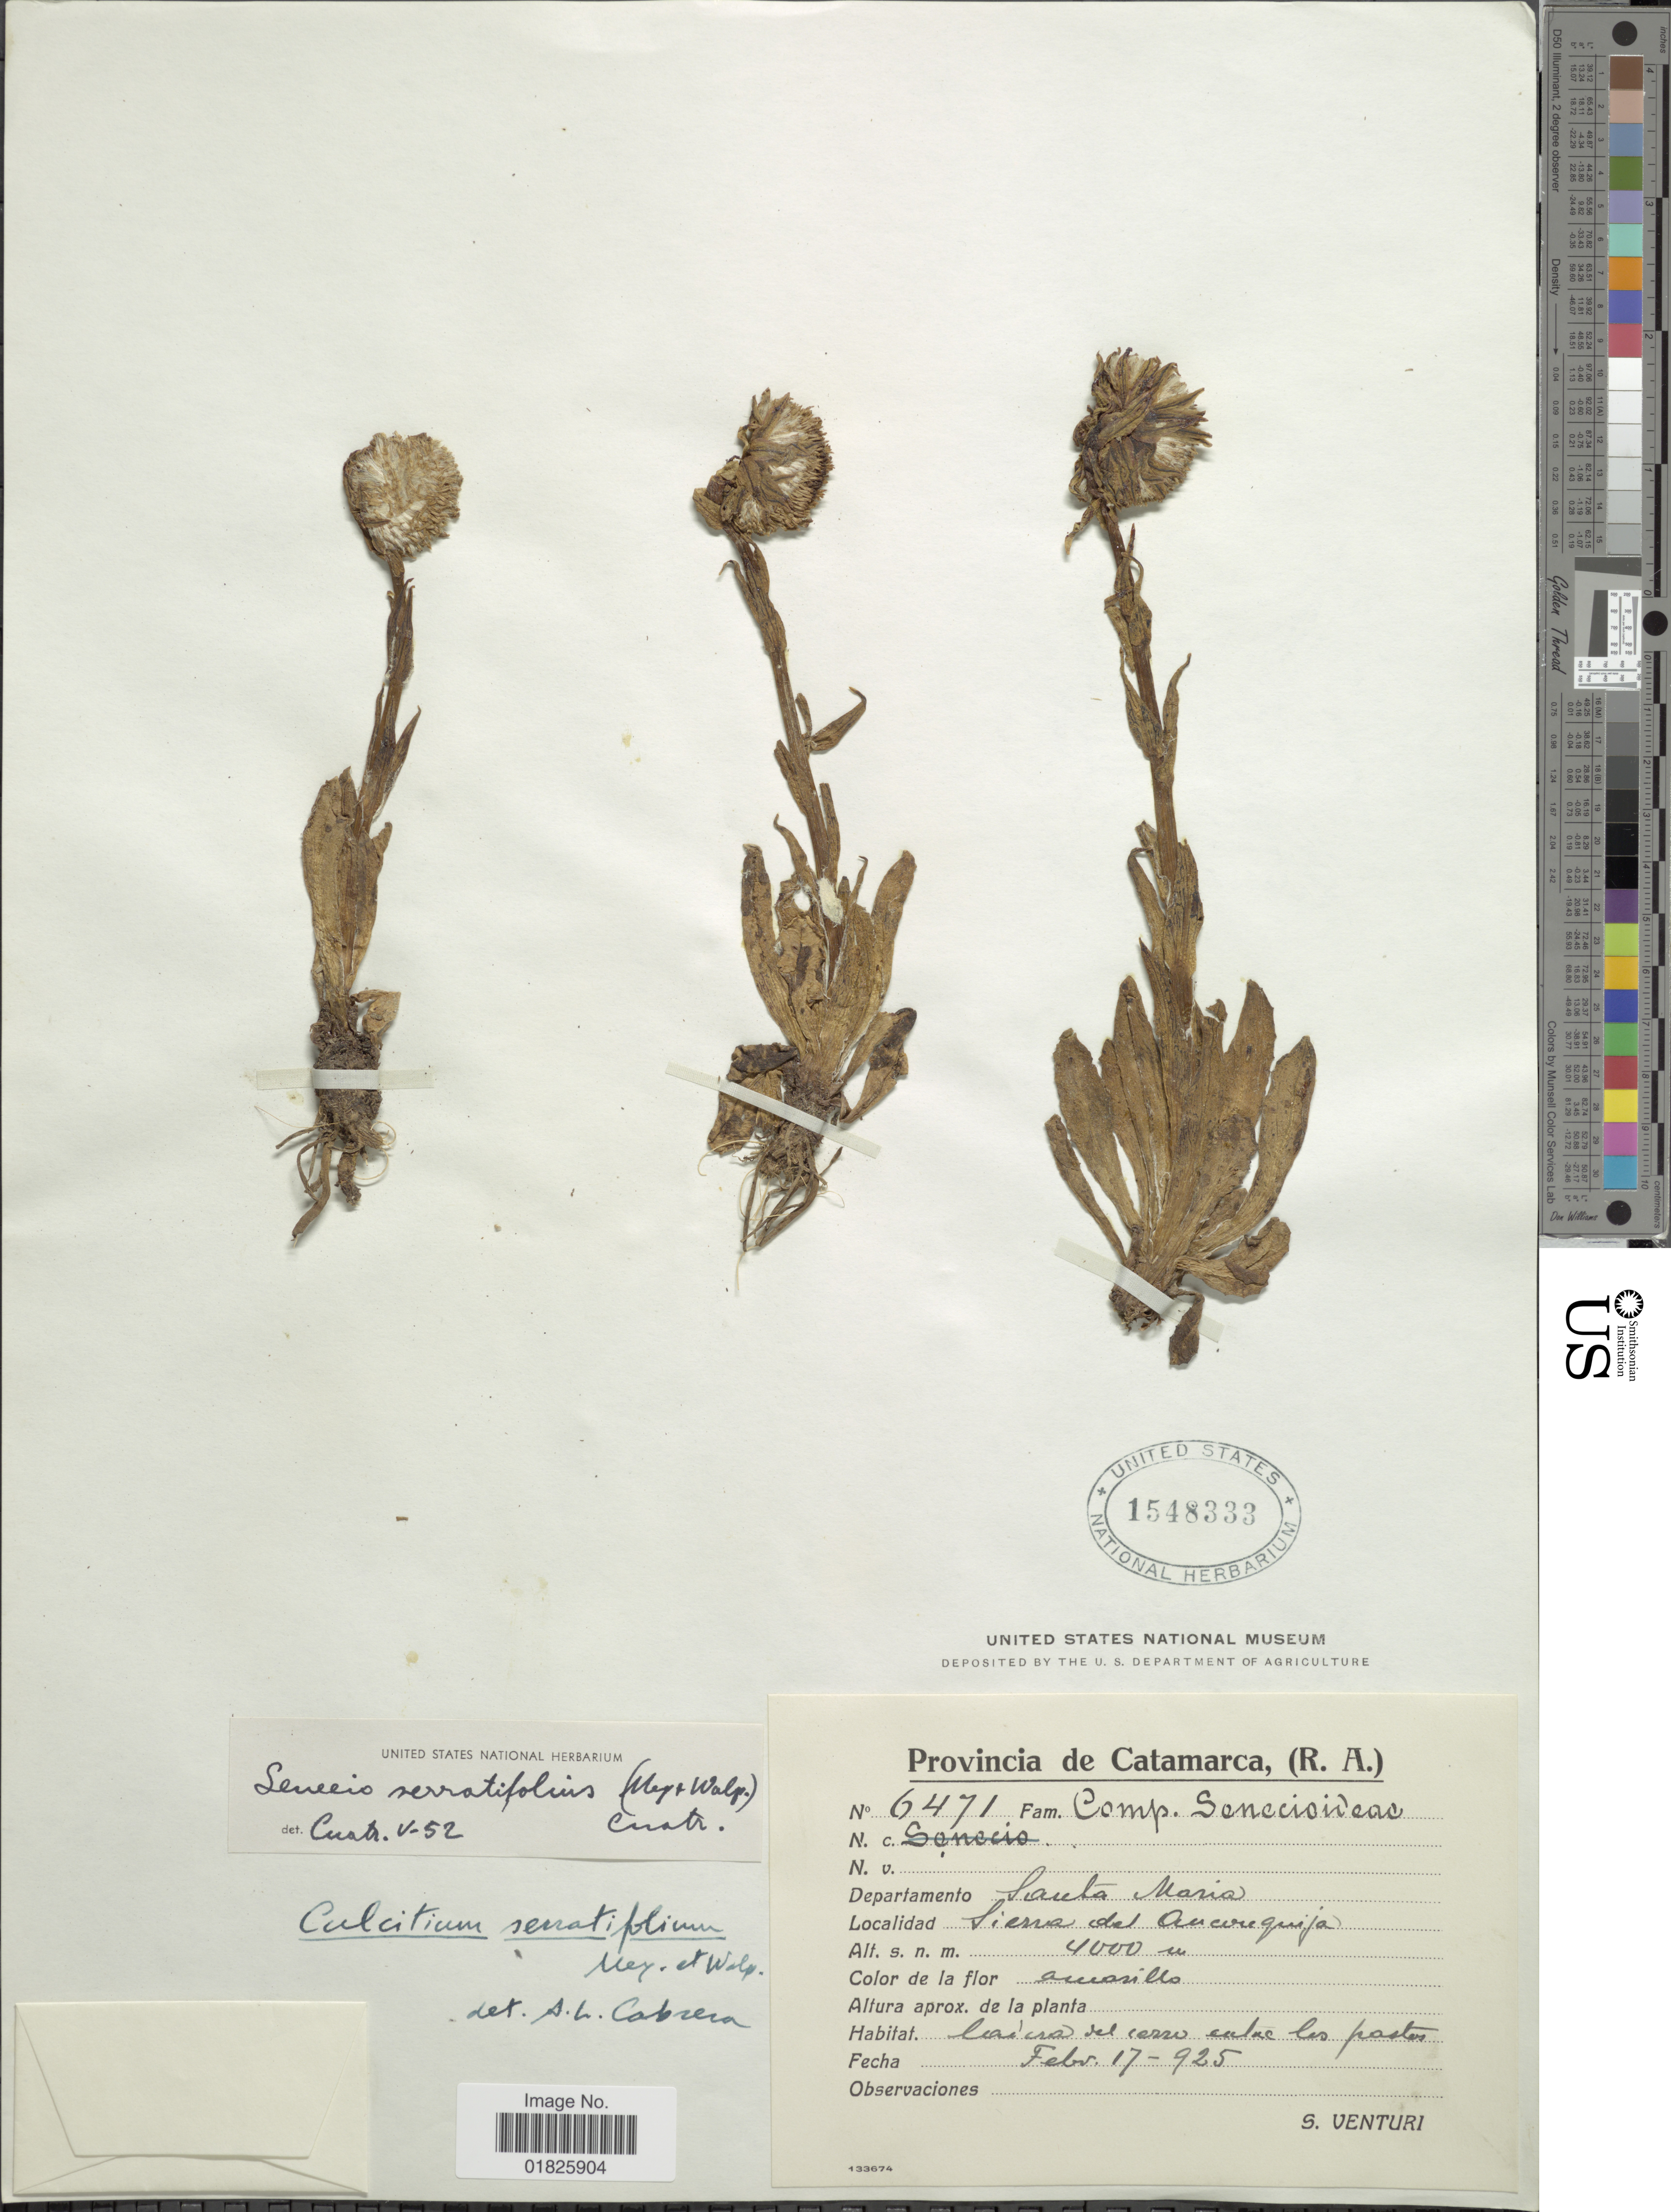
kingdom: Plantae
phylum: Tracheophyta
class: Magnoliopsida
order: Asterales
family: Asteraceae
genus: Senecio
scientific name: Senecio serratifolius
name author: (Meyen & Walp.) Cuatrec.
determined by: Salomon, Luciana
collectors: S. Venturi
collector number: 6471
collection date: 1925-02-17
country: Argentina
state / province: Catamarca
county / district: Santa Maria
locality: Sierra del Aconquija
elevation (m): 4000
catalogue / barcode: US 1548333